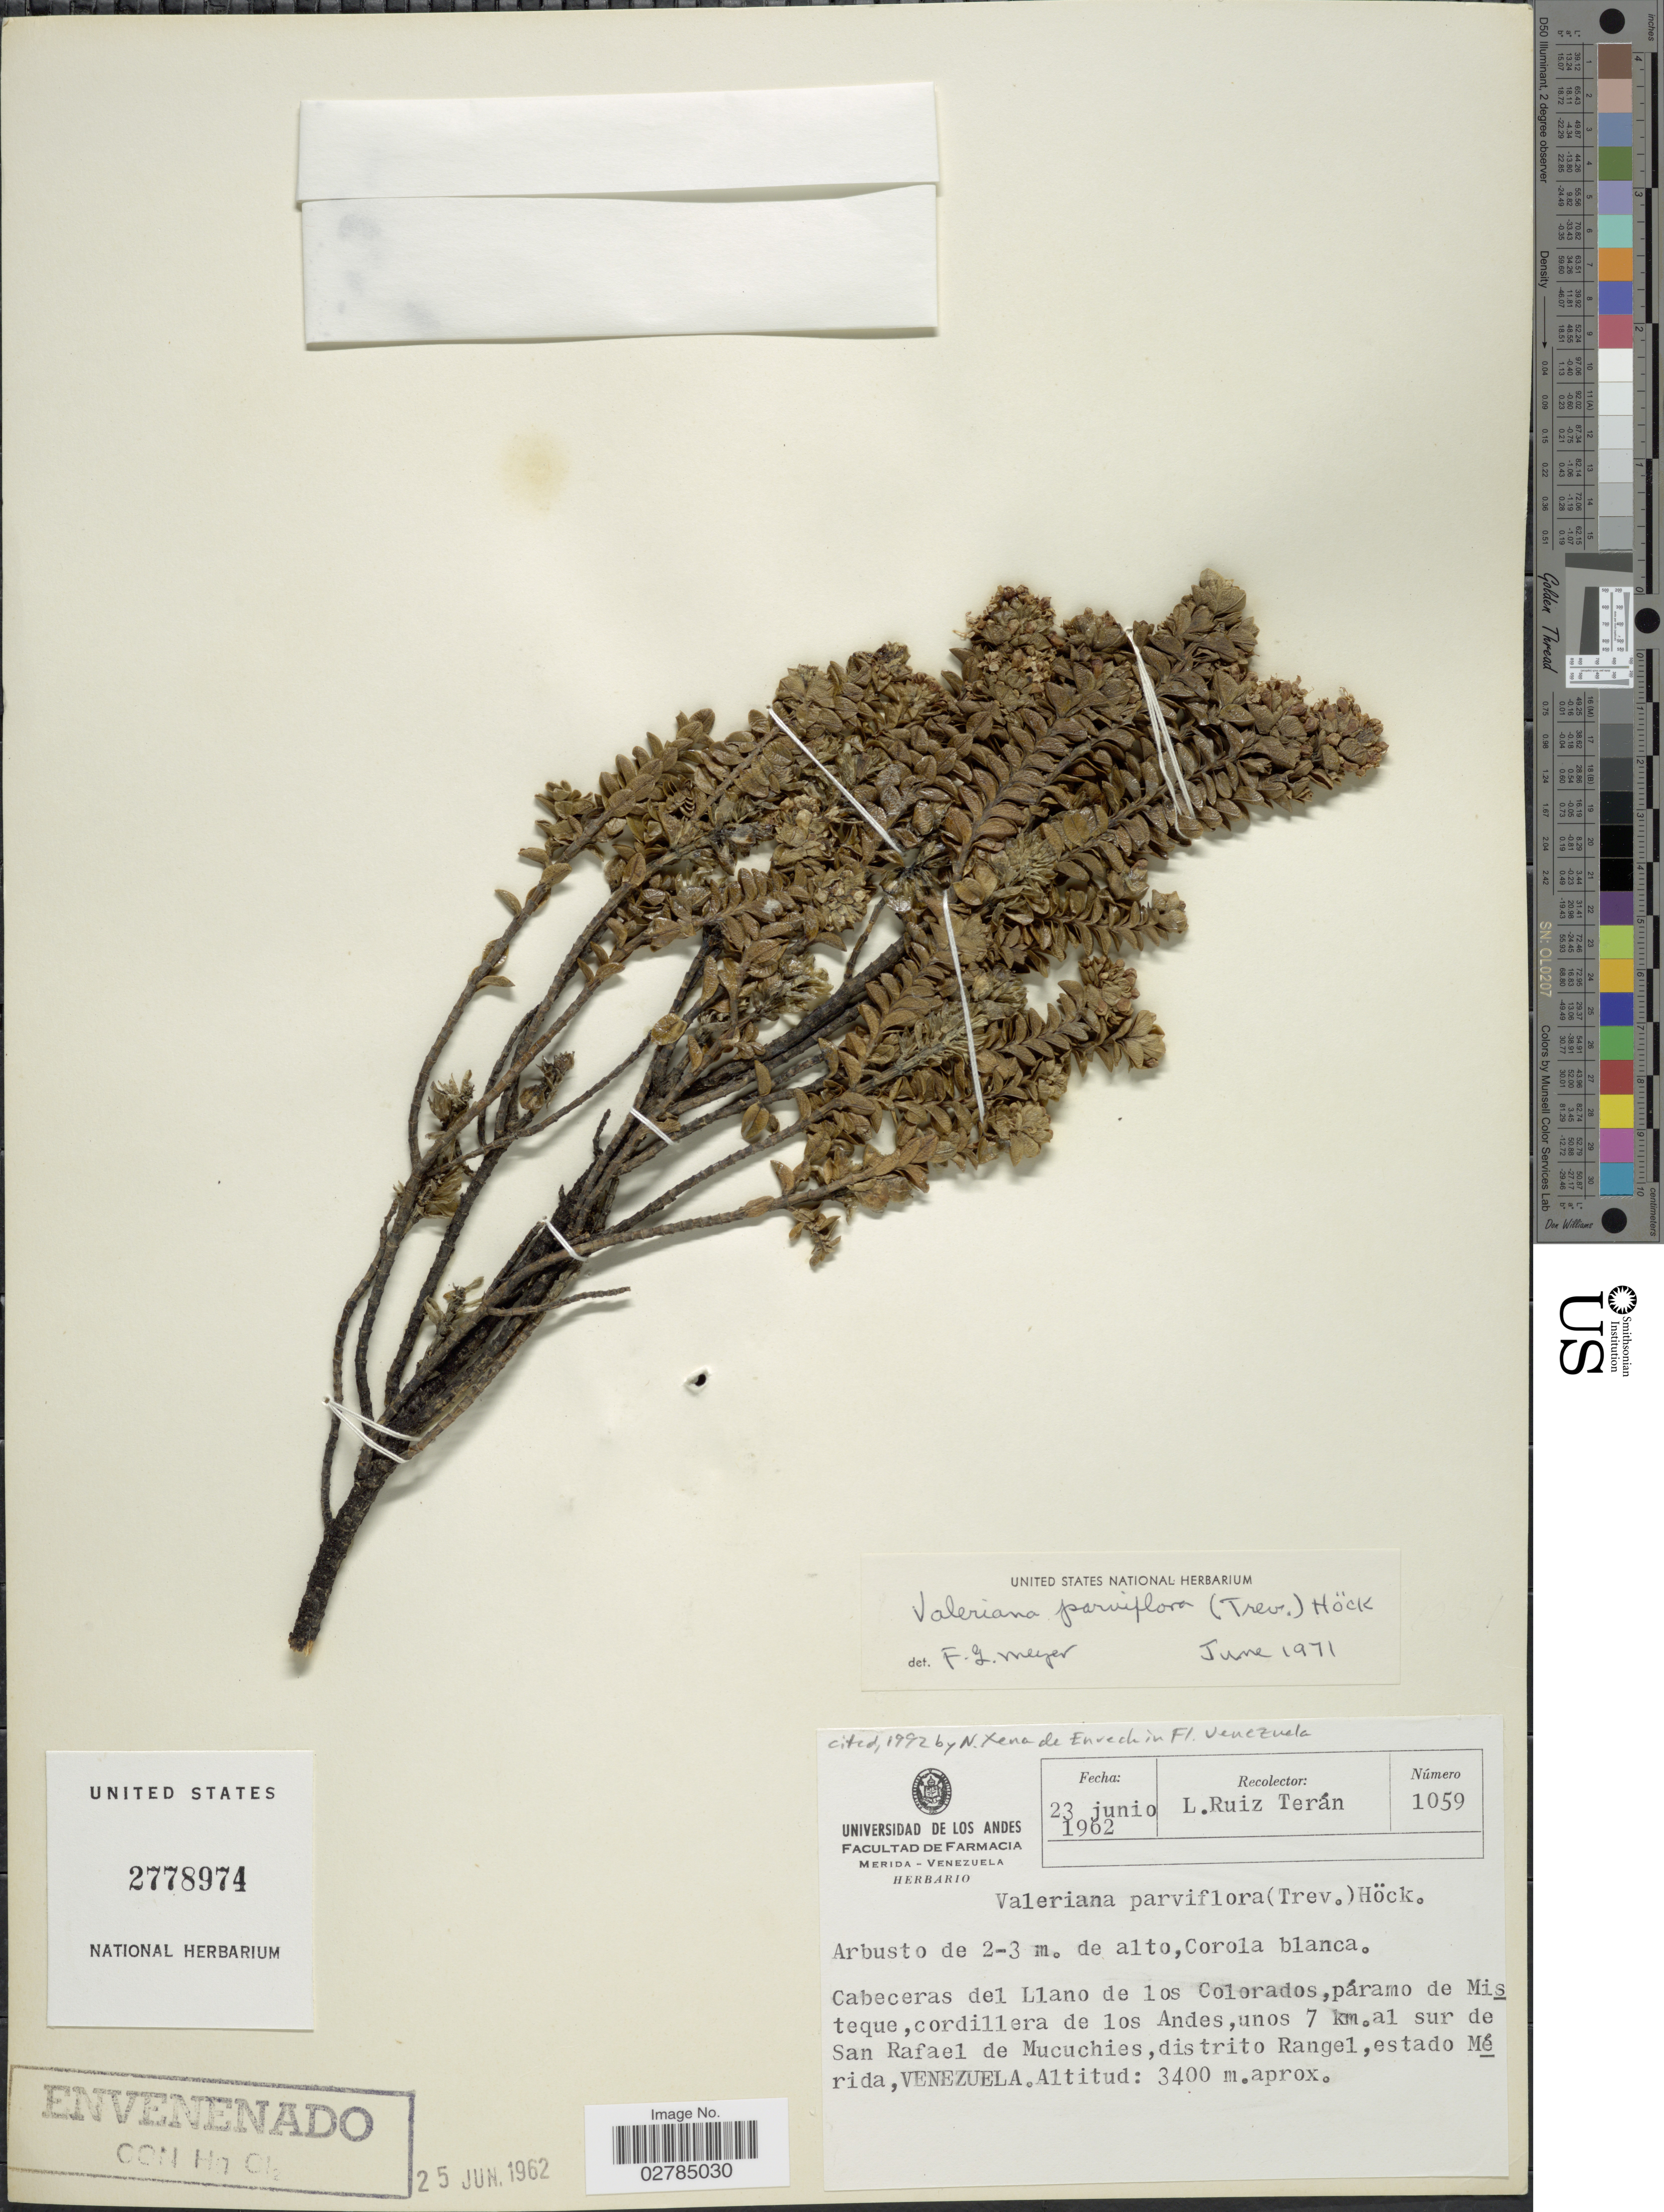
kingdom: Plantae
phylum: Tracheophyta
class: Magnoliopsida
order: Dipsacales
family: Caprifoliaceae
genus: Valeriana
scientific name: Valeriana parviflora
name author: Miégev.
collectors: L. E. Ruíz-Terán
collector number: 1059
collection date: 1962-06-23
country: Venezuela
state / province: Mérida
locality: Cabeceras del Llano de los Colorados, páramo de Misteque, cordillera de los Andes, unos 7 km. al sur de San Rafael de Mucuchies, distrito Rangel, estado Mérida.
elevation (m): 3400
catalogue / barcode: US 2778974